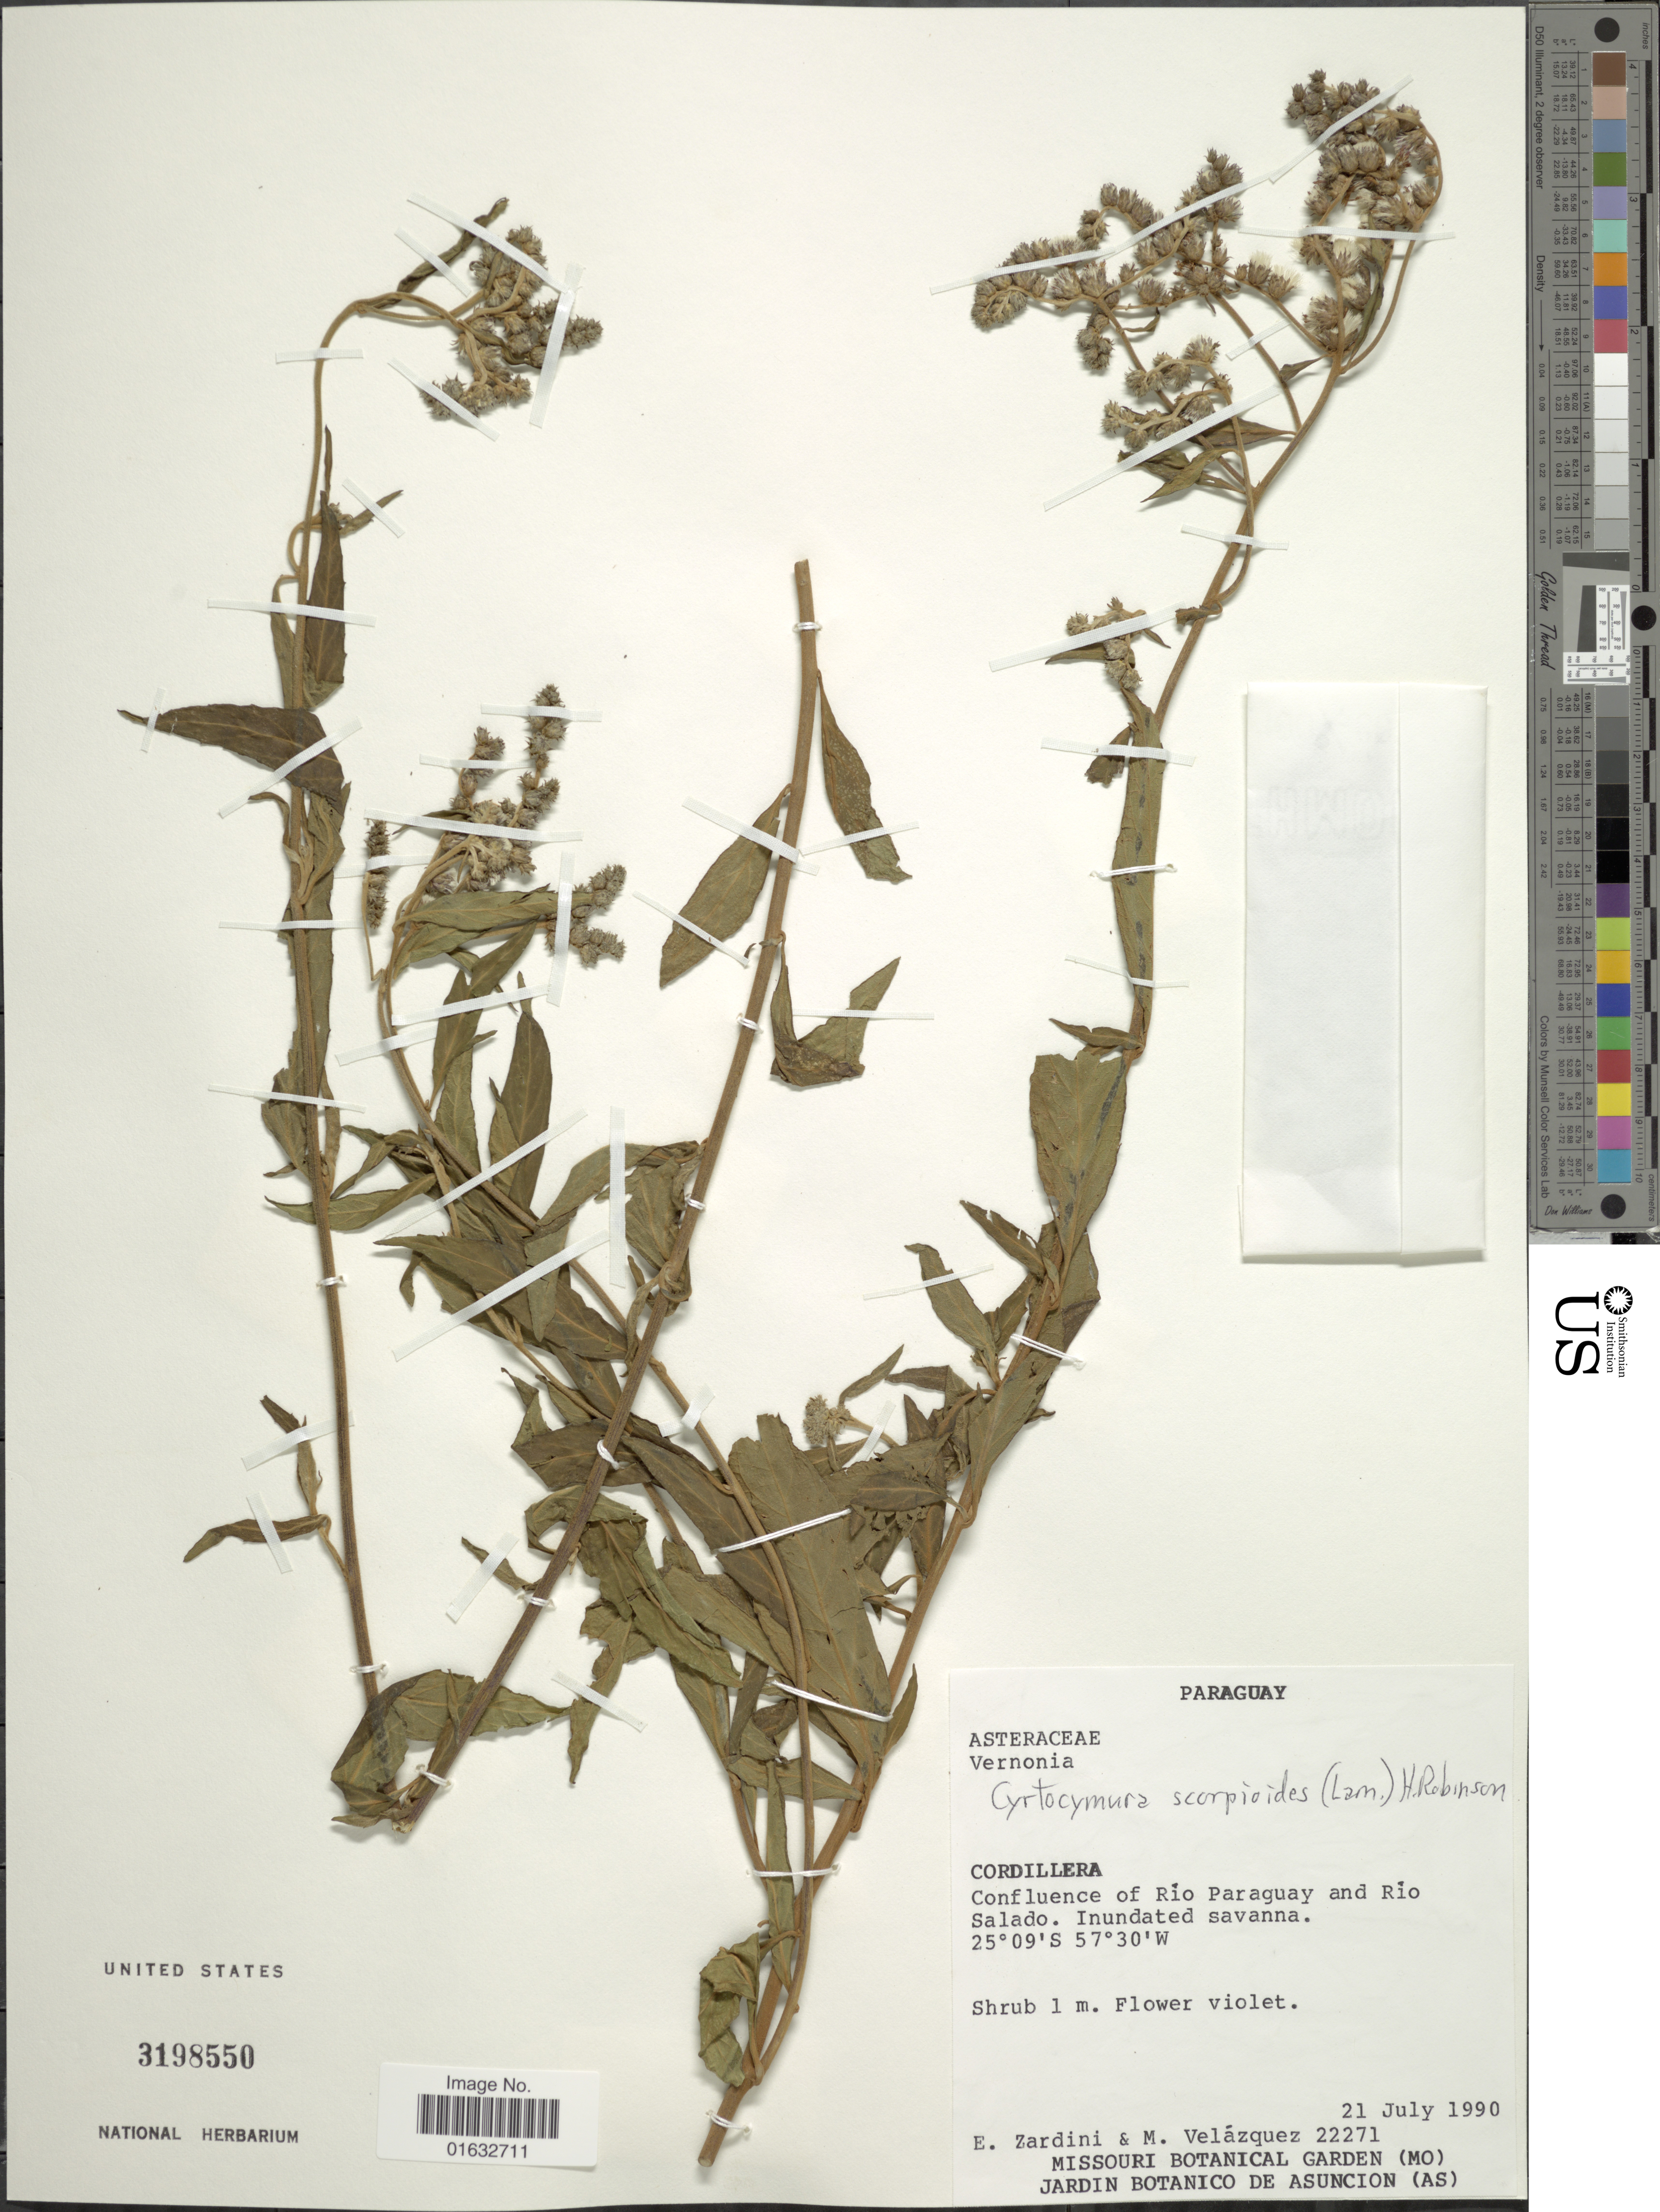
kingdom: Plantae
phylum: Tracheophyta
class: Magnoliopsida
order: Asterales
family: Asteraceae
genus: Cyrtocymura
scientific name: Cyrtocymura scorpioides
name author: (Lam.) H. Rob.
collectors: E. M. Zardini & M. Velazquez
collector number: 22271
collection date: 1990-07-21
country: Paraguay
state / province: Cordillera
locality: Confluence of Rio Paraguay and Rio Salado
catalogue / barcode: US 3198550